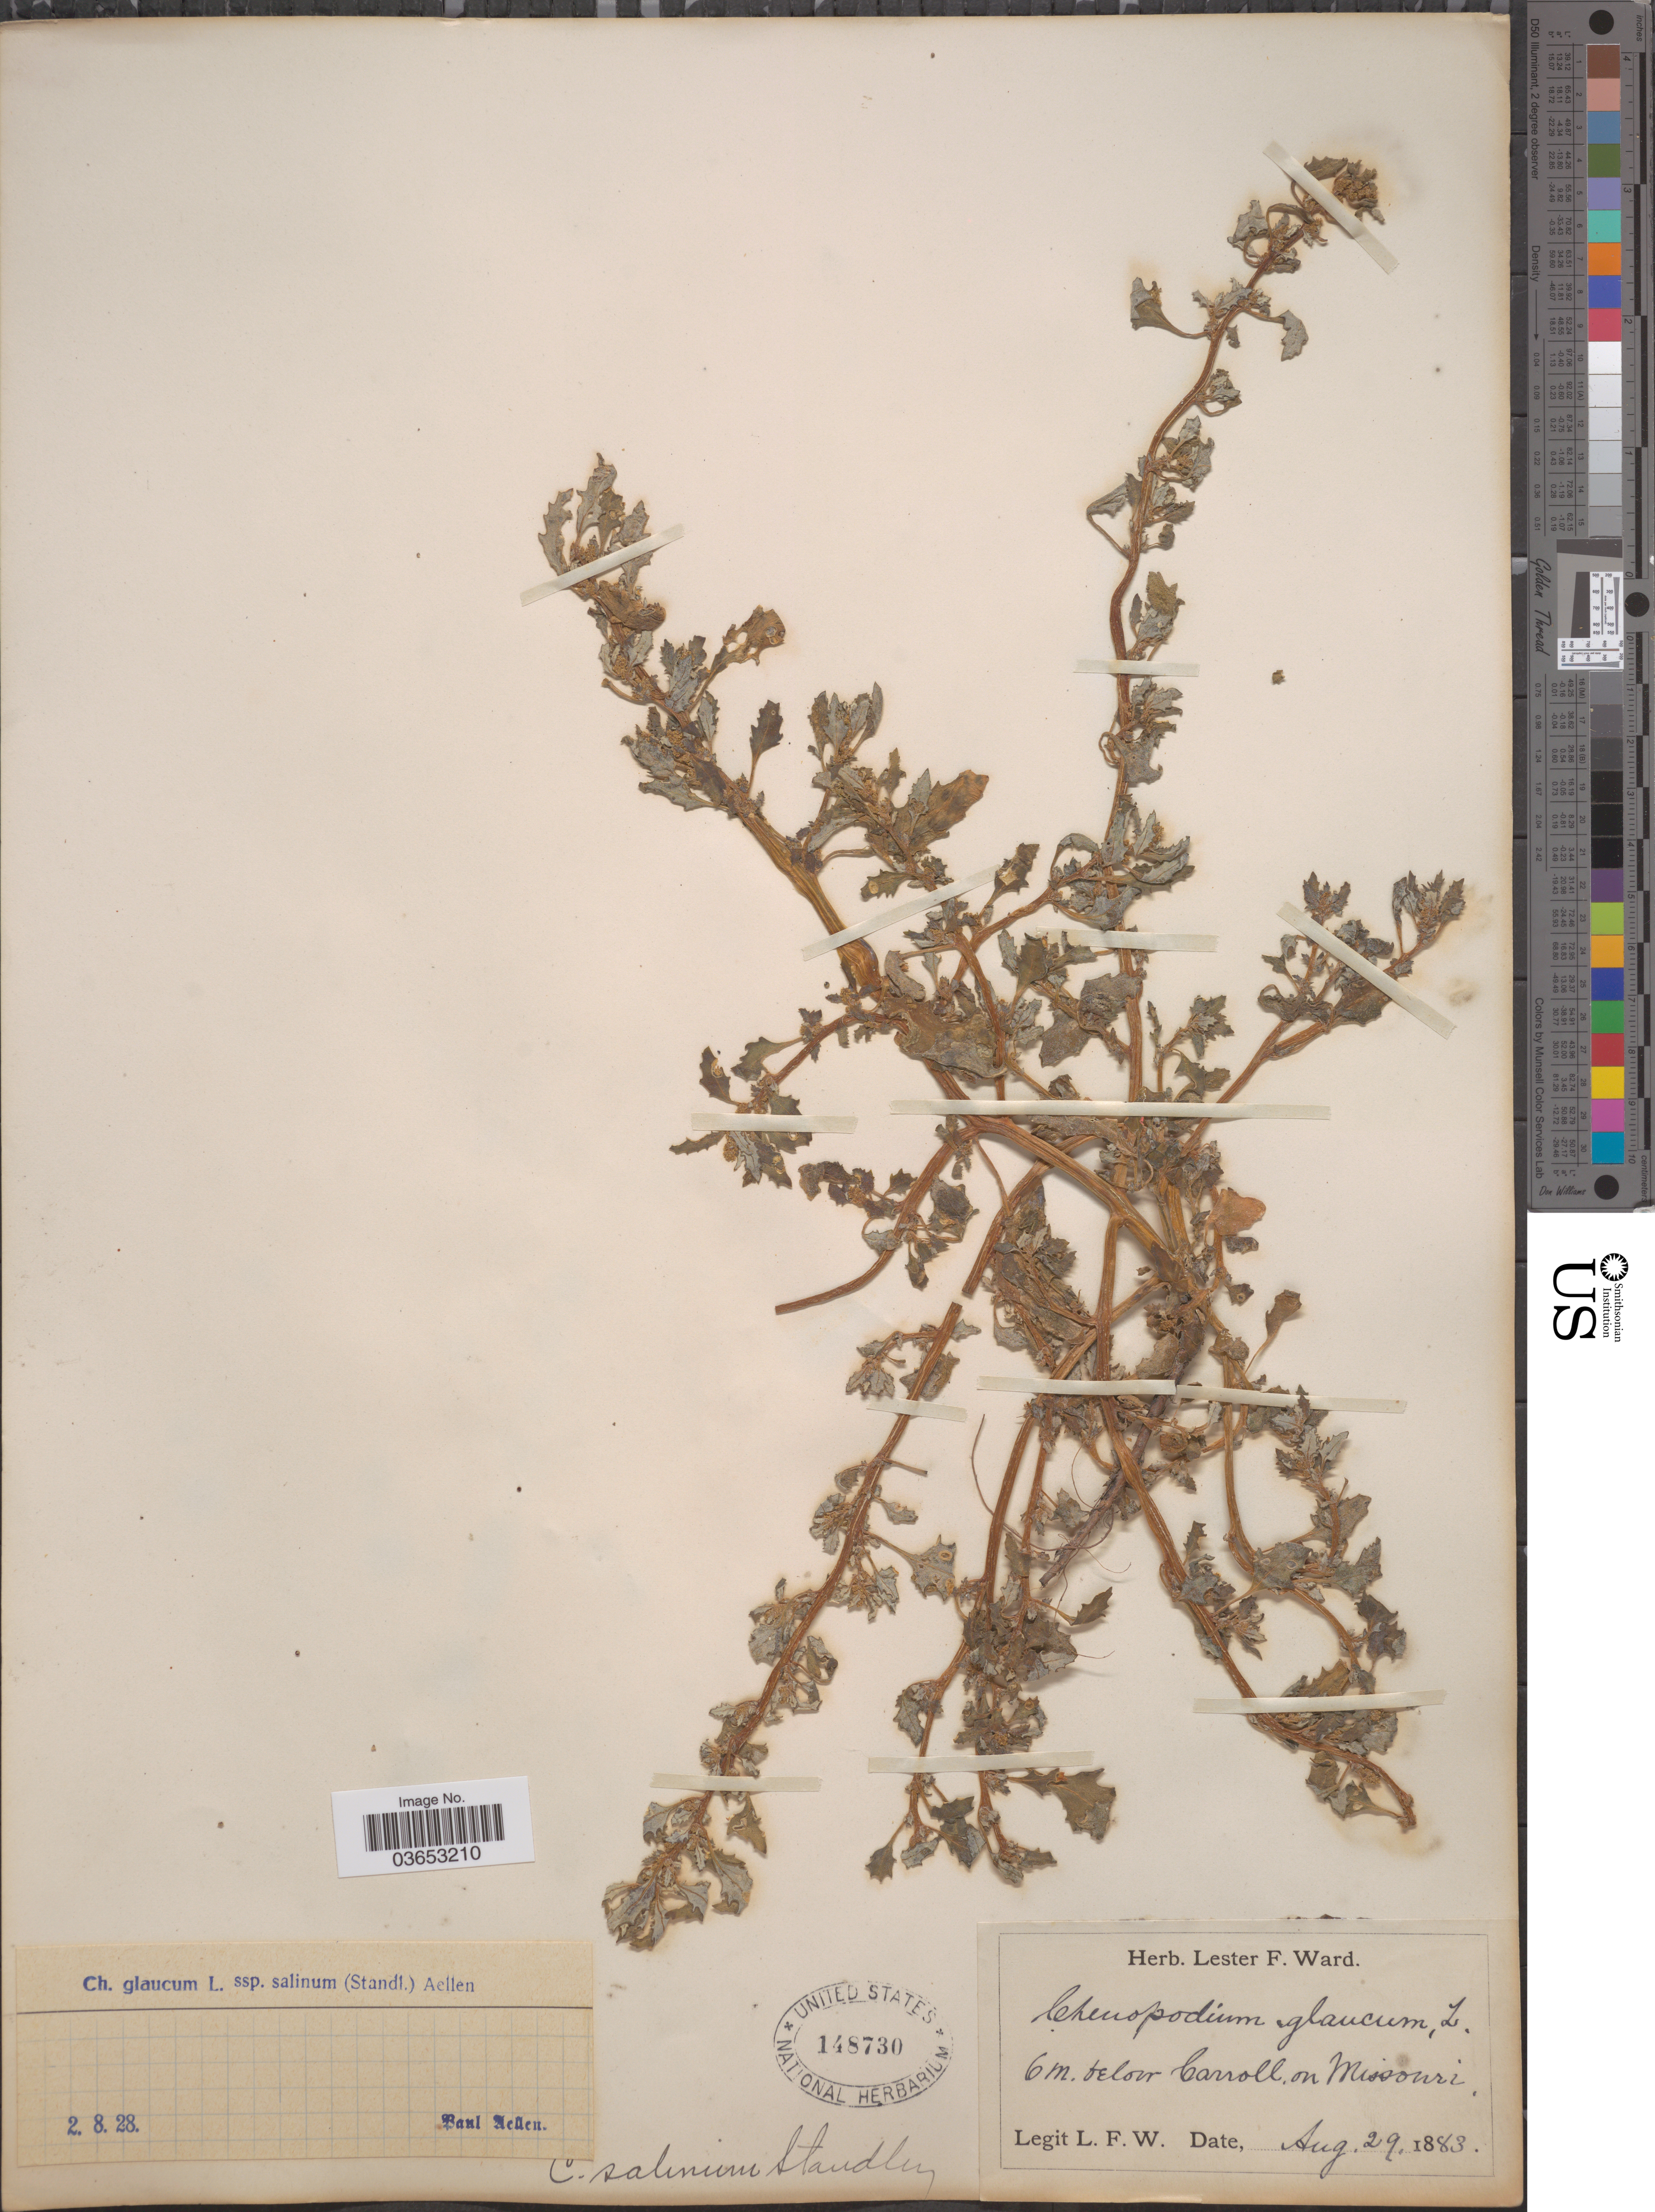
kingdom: Plantae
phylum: Tracheophyta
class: Magnoliopsida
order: Caryophyllales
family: Amaranthaceae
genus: Chenopodium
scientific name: Chenopodium glaucum subsp. salinum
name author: (Aellen) Aellen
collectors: L. F. Ward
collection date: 1883-08-29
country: United States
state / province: Missouri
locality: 6 m. below Carroll on Missouri.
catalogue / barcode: US 148730